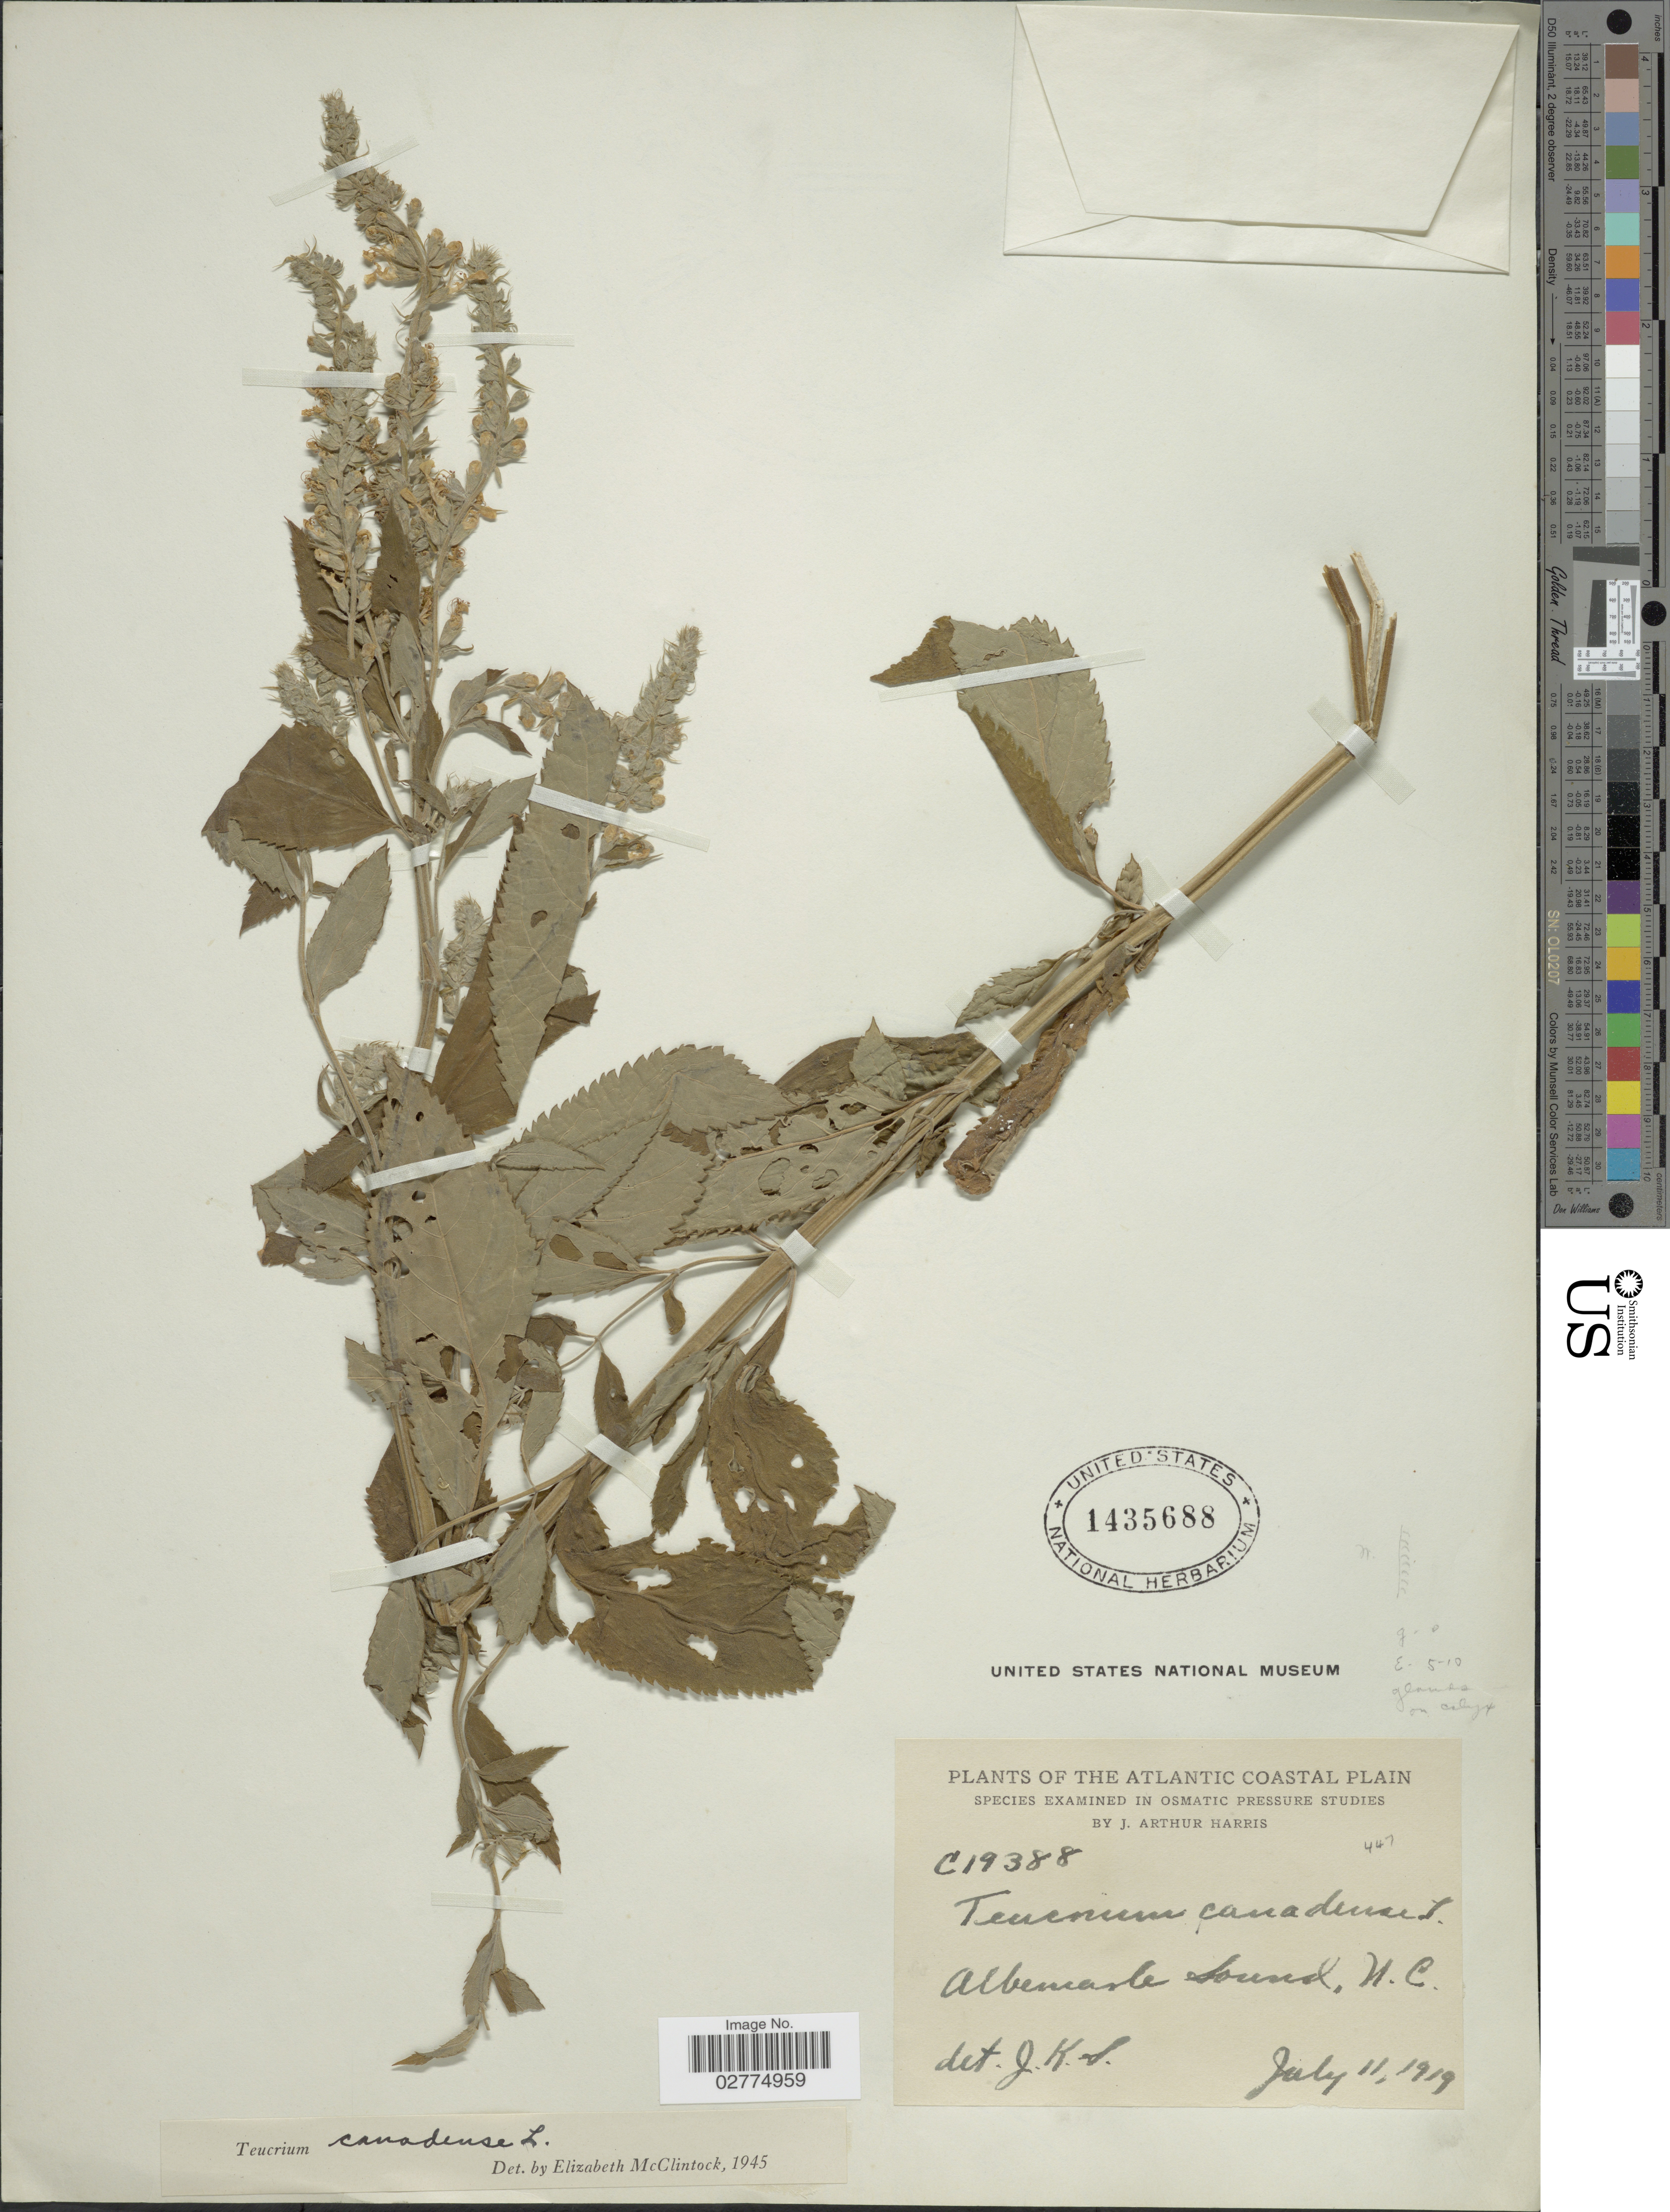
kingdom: Plantae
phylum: Tracheophyta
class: Magnoliopsida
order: Lamiales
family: Lamiaceae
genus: Teucrium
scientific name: Teucrium canadense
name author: L.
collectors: J. A. Harris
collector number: C19388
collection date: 1919-07-11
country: United States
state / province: North Carolina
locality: Atlantic Coastal Plain. Albemarle Sound.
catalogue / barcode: US 1435688